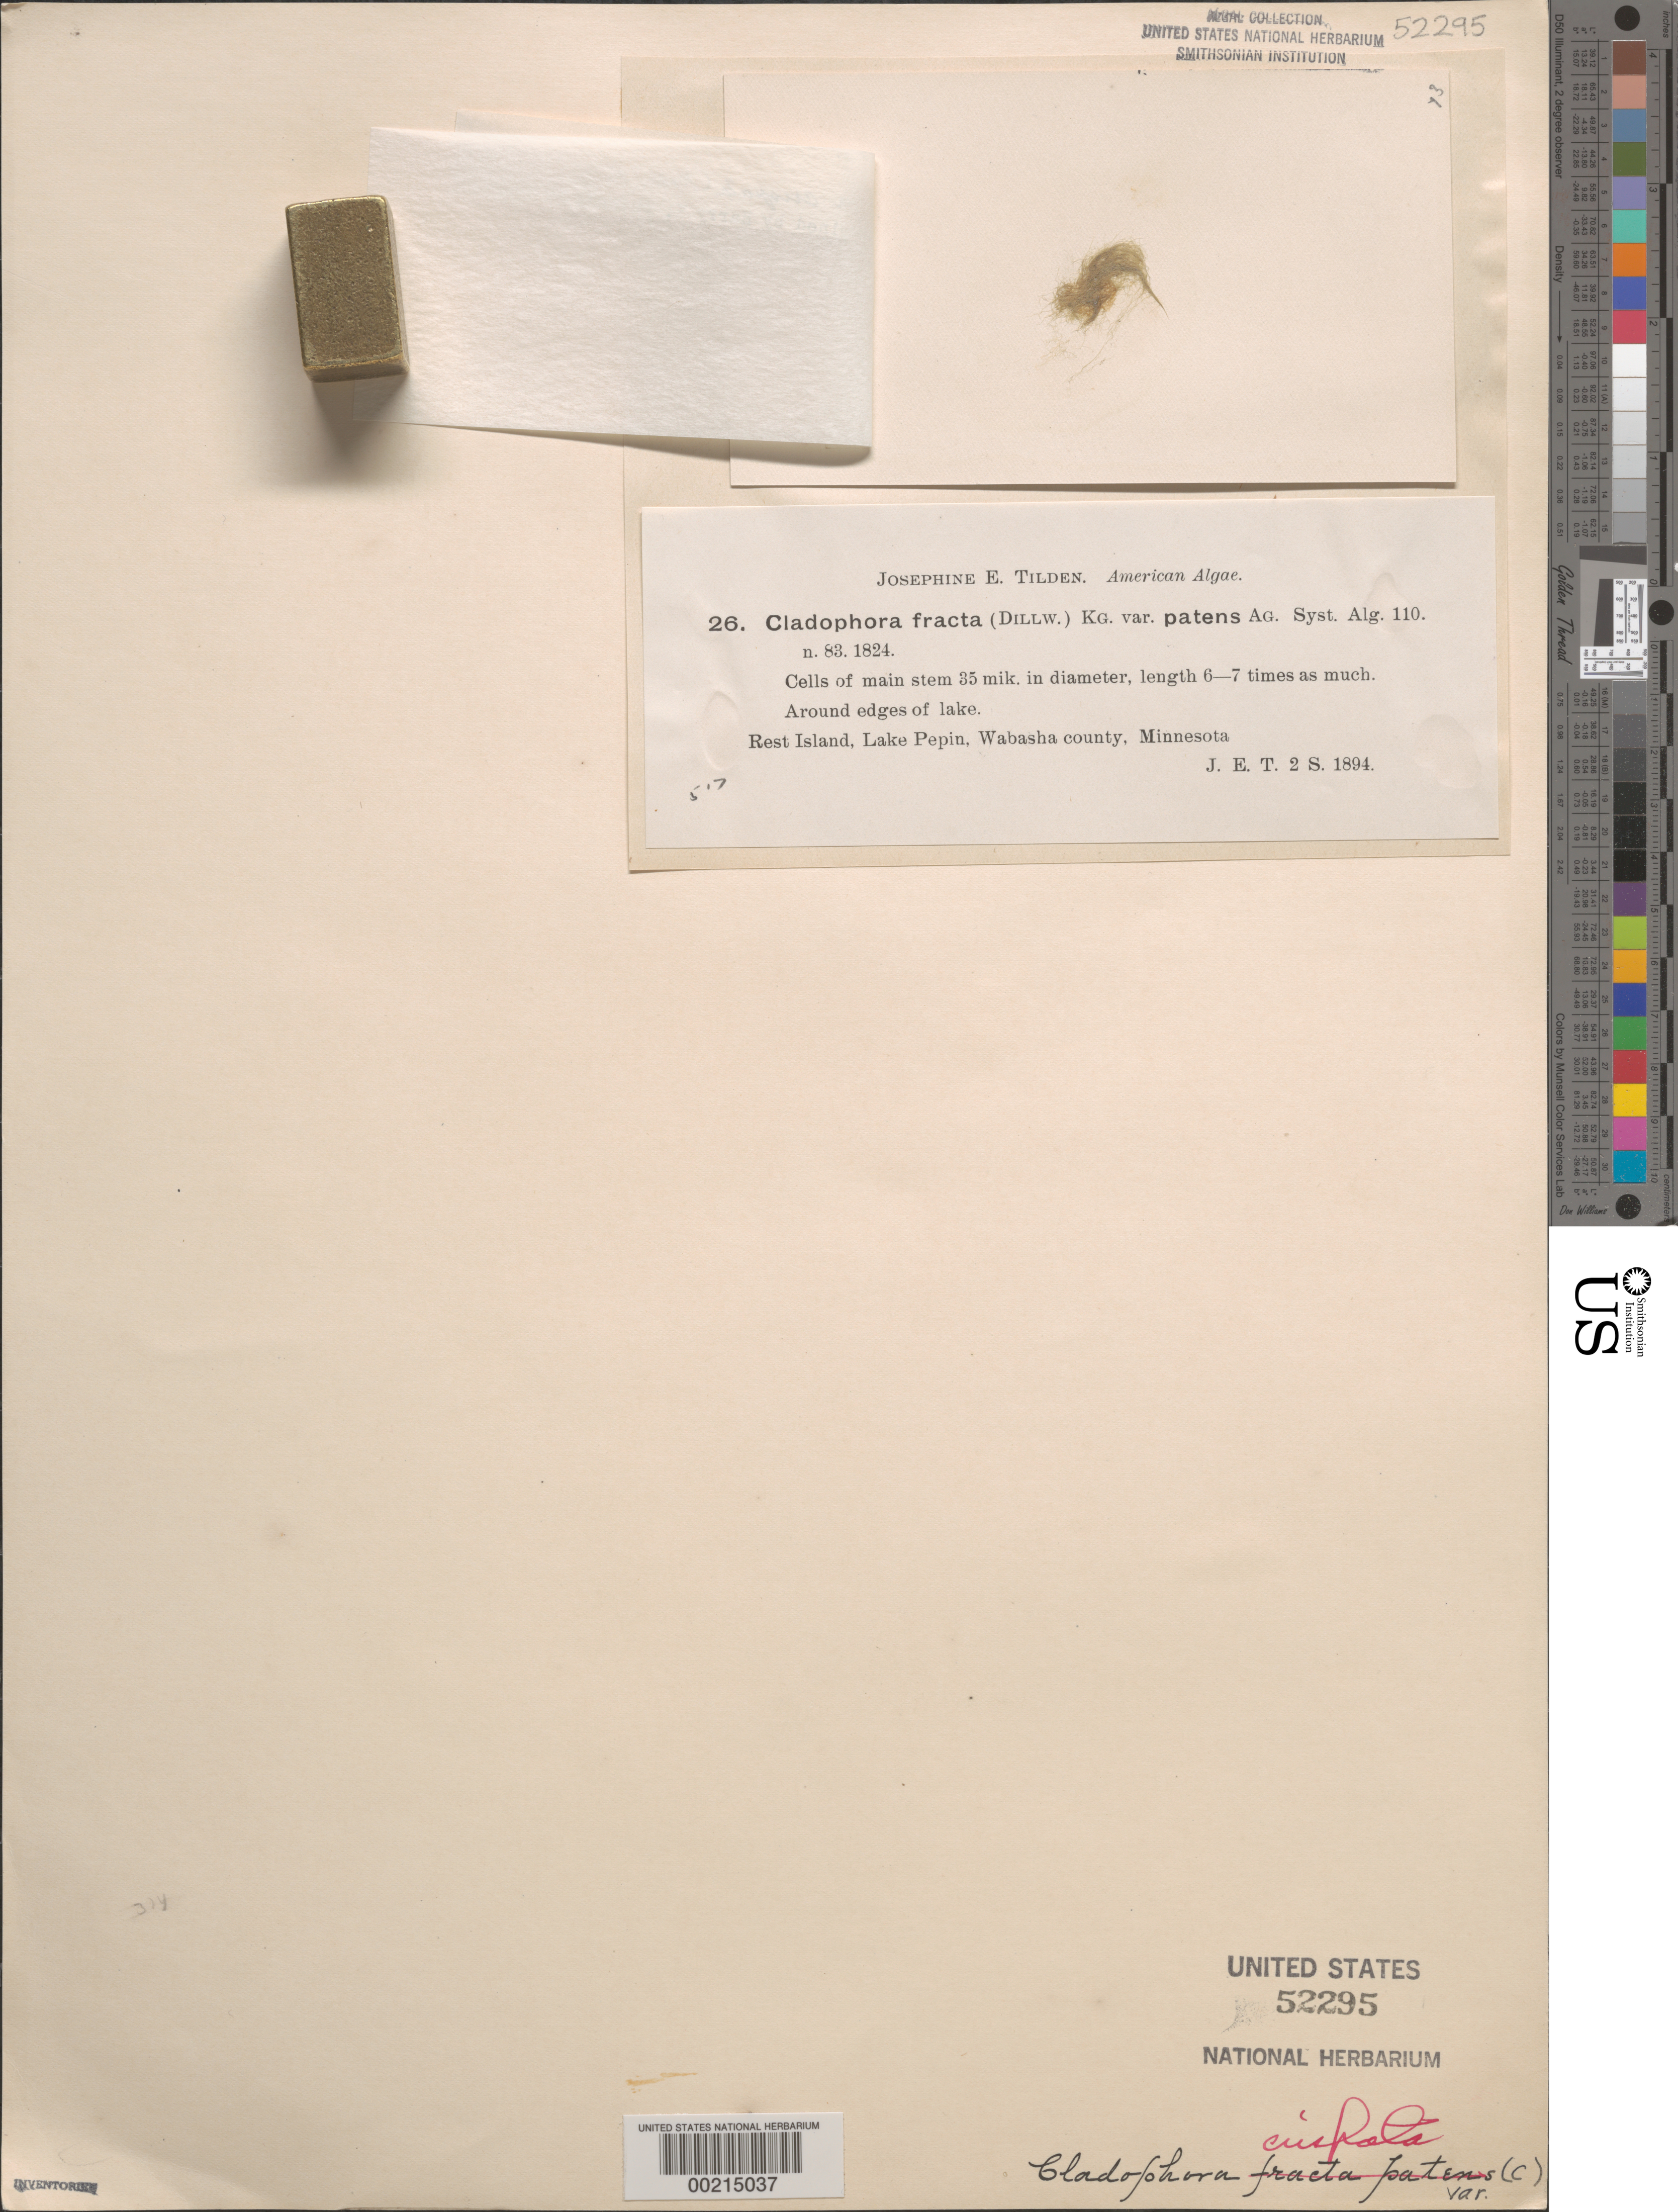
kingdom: Plantae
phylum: Chlorophyta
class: Ulvophyceae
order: Siphonocladales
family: Boodleaceae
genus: Cladophoropsis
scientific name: Cladophoropsis membranacea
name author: (Hofman-Bang) Børgesen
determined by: Algae name updating Project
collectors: J. E. Tilden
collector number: JET 26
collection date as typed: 02 Sep 1894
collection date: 1894-09-02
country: United States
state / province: Minnesota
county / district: Wabasha County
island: Rest Island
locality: Lake Pepin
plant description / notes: Tilden, American Algae, as Cladophora fracta v. patens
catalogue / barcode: US 52295